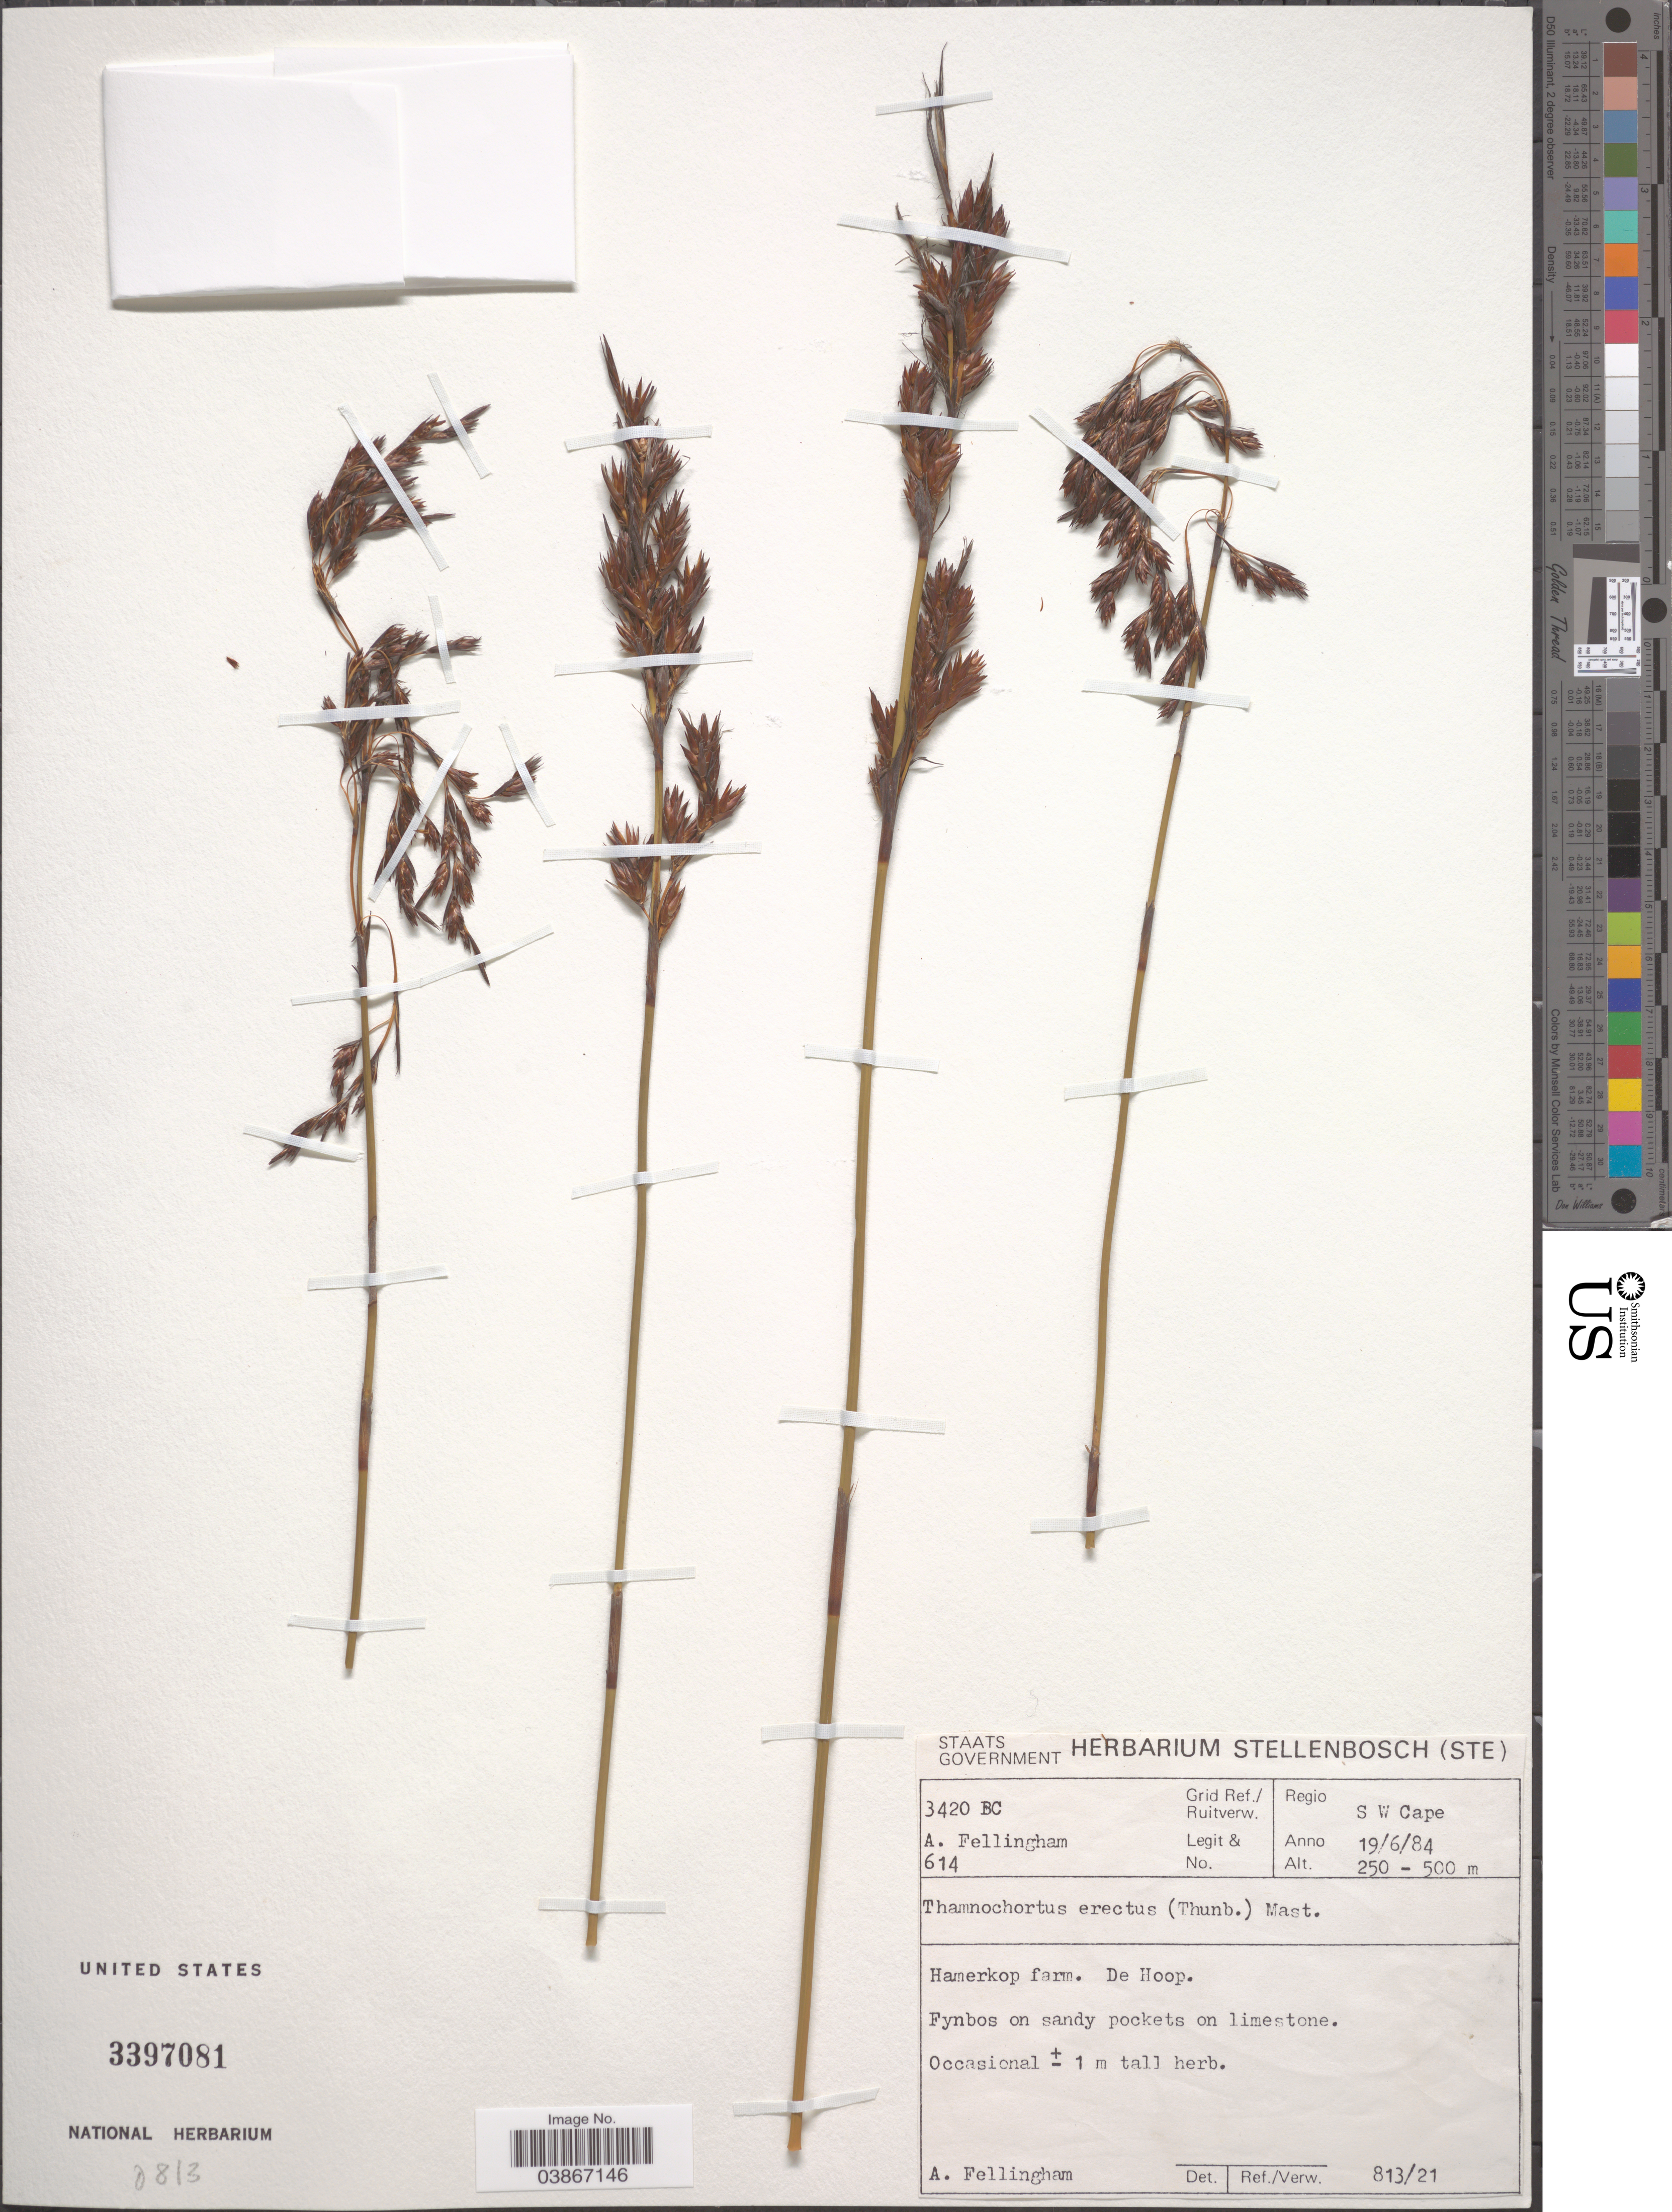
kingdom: Plantae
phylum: Tracheophyta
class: Liliopsida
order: Poales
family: Restionaceae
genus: Thamnochortus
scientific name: Thamnochortus erectus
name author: (Thunb.) Mast.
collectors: A. Fellingham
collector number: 614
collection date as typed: Transcribed d/m/y: 19/6/84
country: South Africa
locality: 3420 BC Grid Ref. / Ruitverw. Regio S W cape. Hamerkop farm. De Hoop.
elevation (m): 250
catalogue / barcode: US 3397081